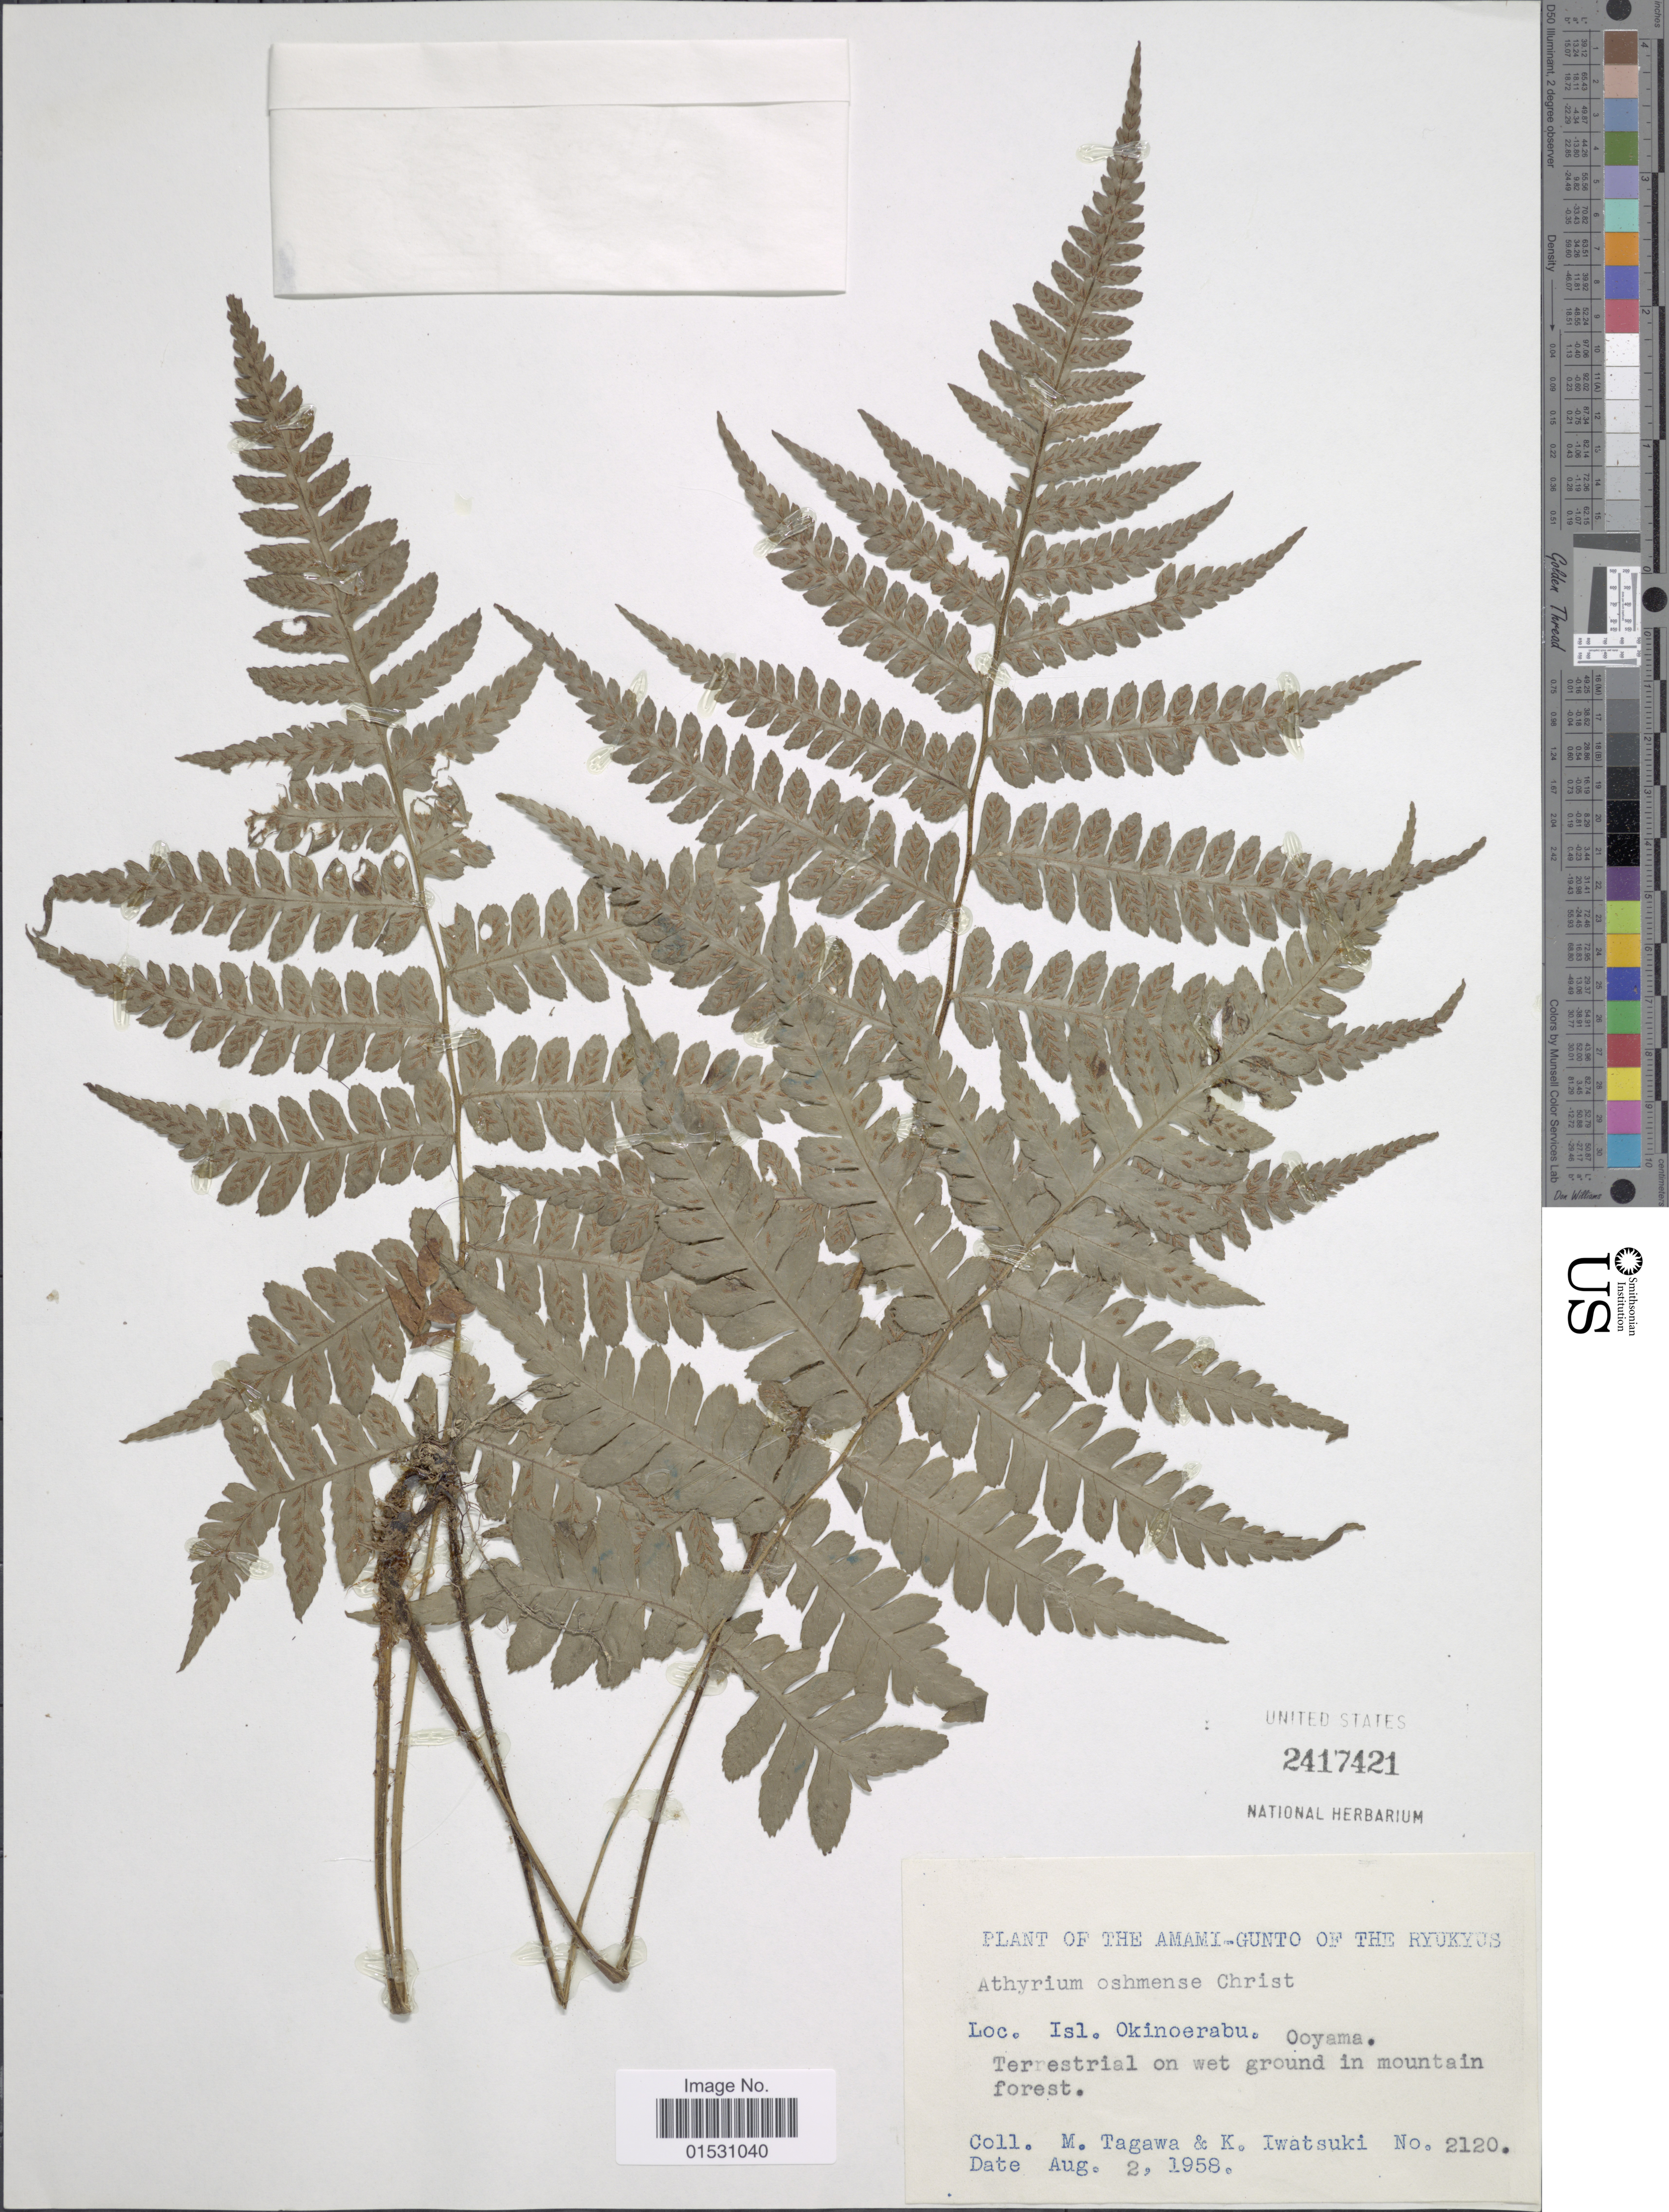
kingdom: Plantae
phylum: Tracheophyta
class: Polypodiopsida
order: Polypodiales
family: Athyriaceae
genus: Athyrium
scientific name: Athyrium oshimense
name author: Christ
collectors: M. Tagawa & K. Iwatsuki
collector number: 2120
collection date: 1958-08-02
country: Japan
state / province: Okinawa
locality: The Amami-Gunto of the Ryukyus. Isl. Okinoerabu. Ooyama.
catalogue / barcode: US 2417421